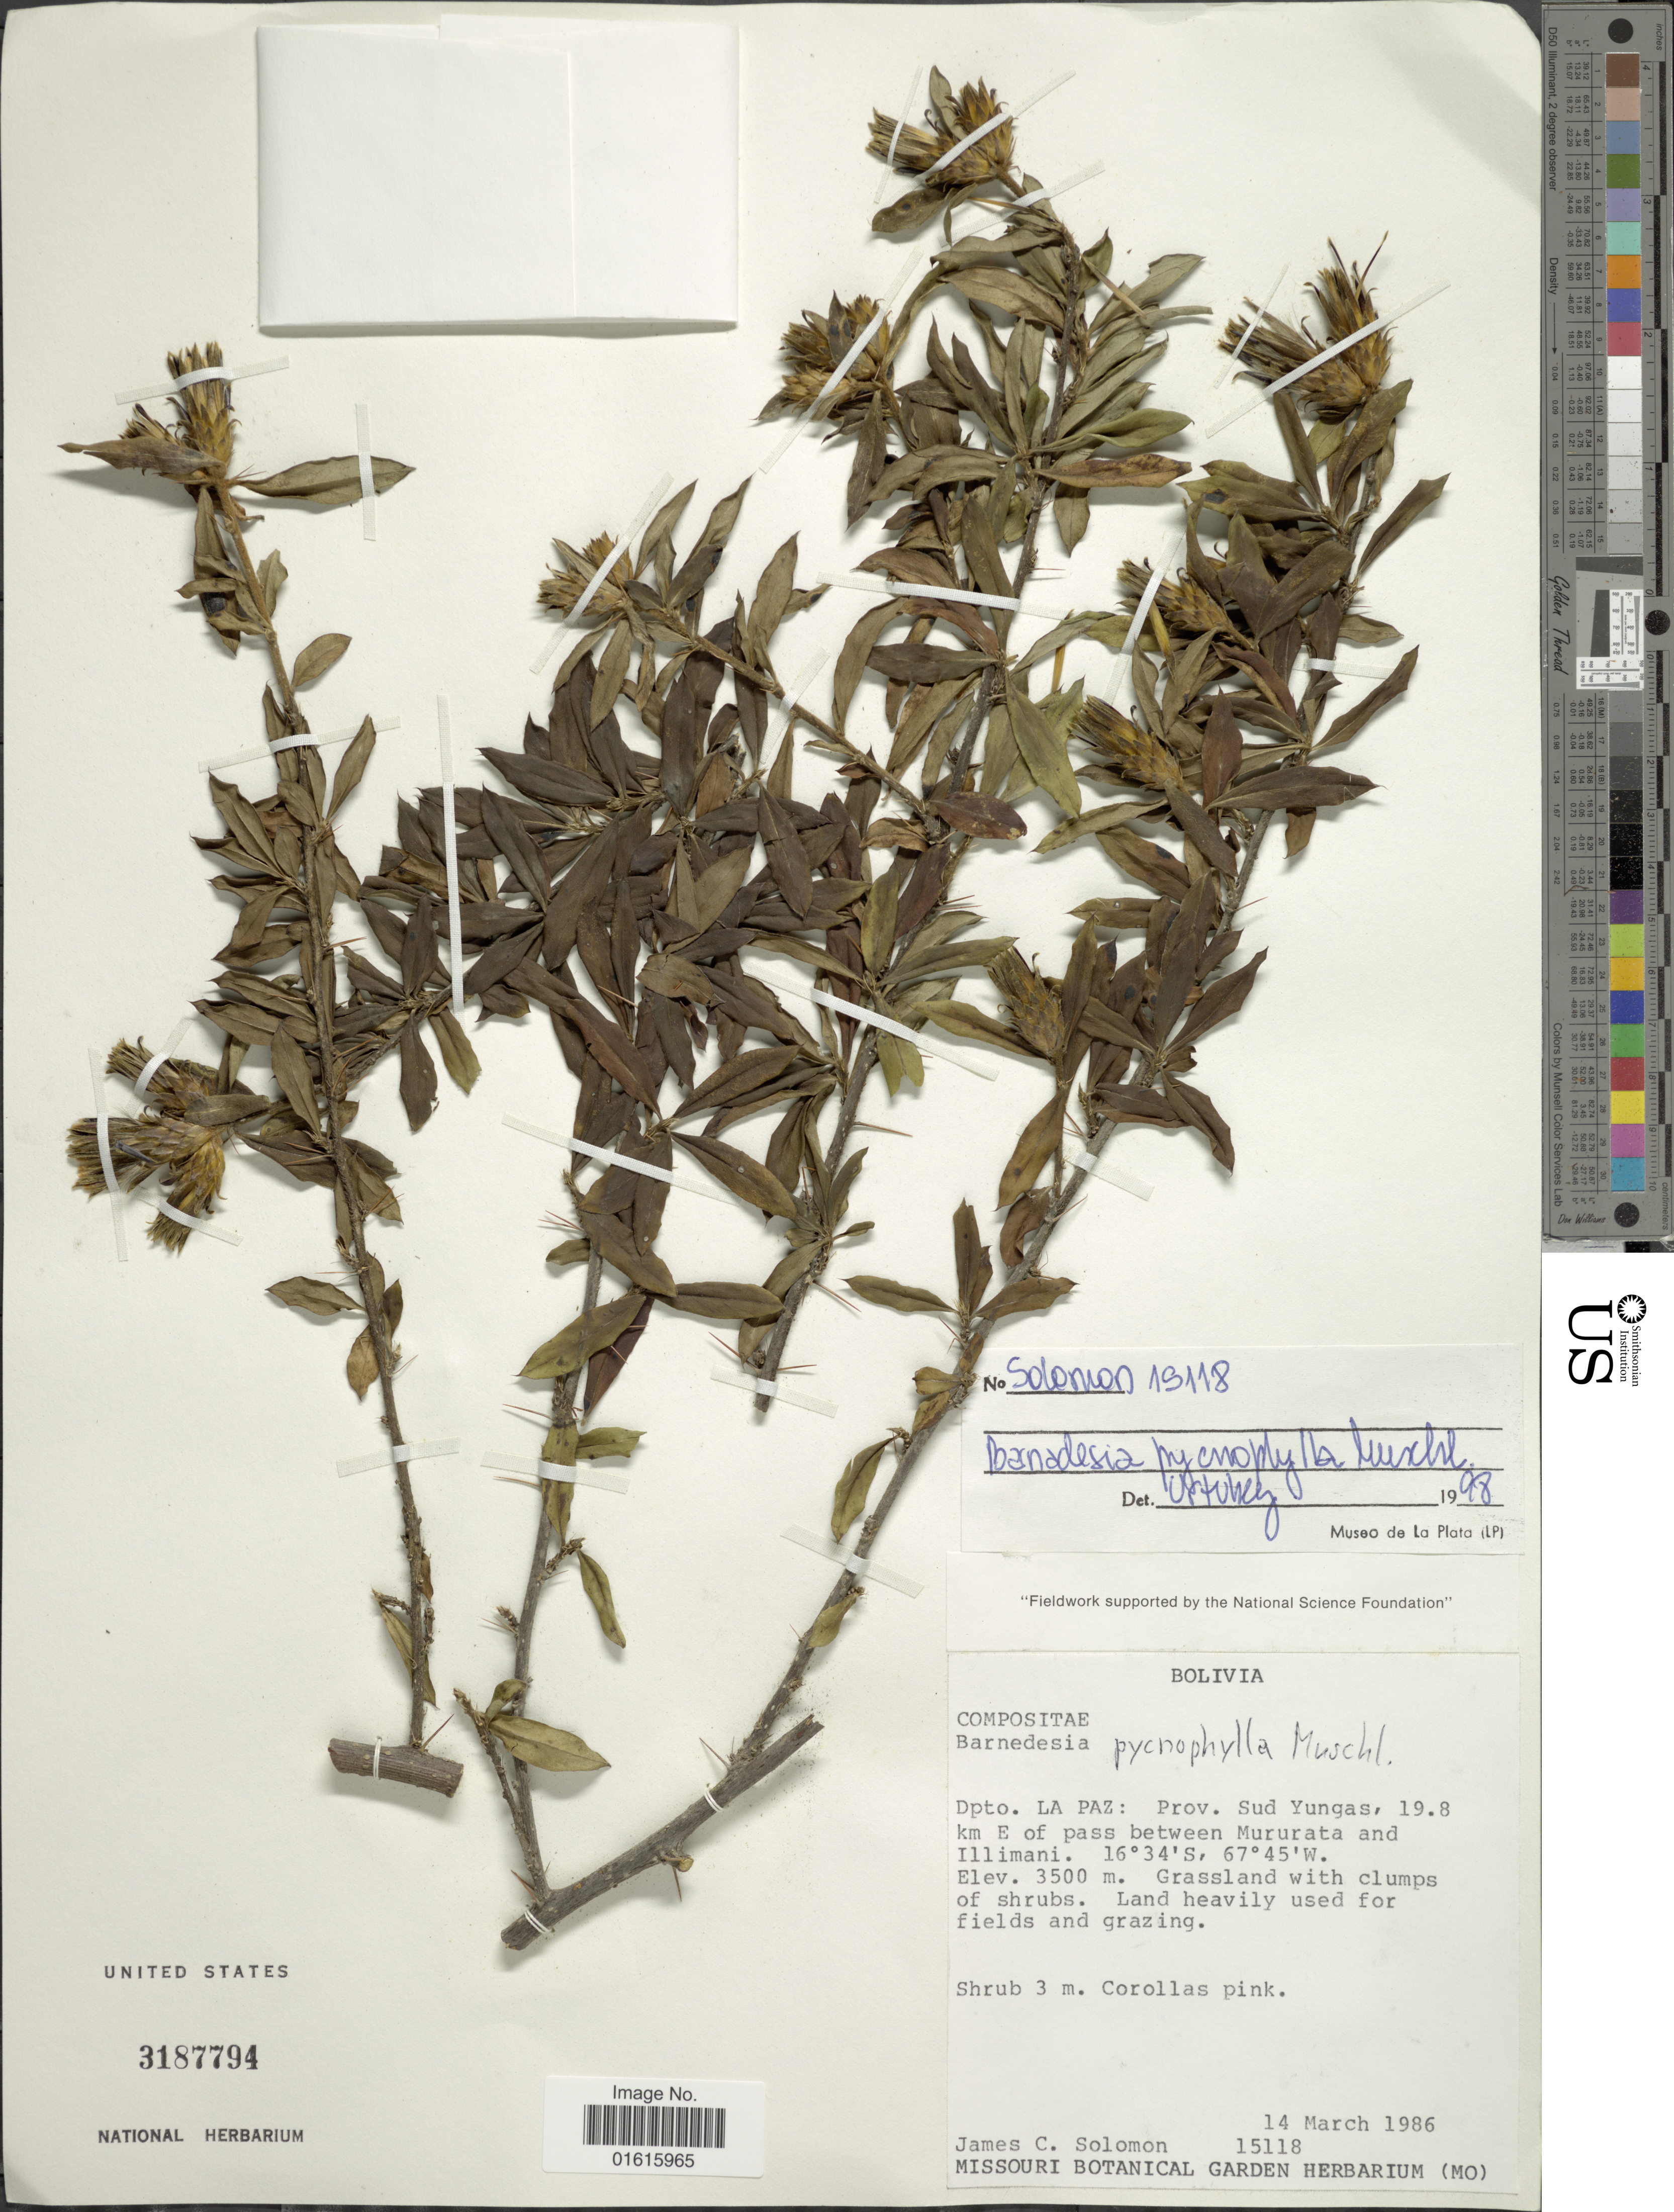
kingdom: Plantae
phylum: Tracheophyta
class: Magnoliopsida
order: Asterales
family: Asteraceae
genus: Barnadesia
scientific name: Barnadesia pycnophylla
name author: Muschl.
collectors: J. C. Solomon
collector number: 15118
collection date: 1986-03-14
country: Bolivia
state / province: La Paz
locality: Prov. Sud Yungas, 18.8 km E of pass between Mururata and Illimani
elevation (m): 3500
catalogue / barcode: US 3187794